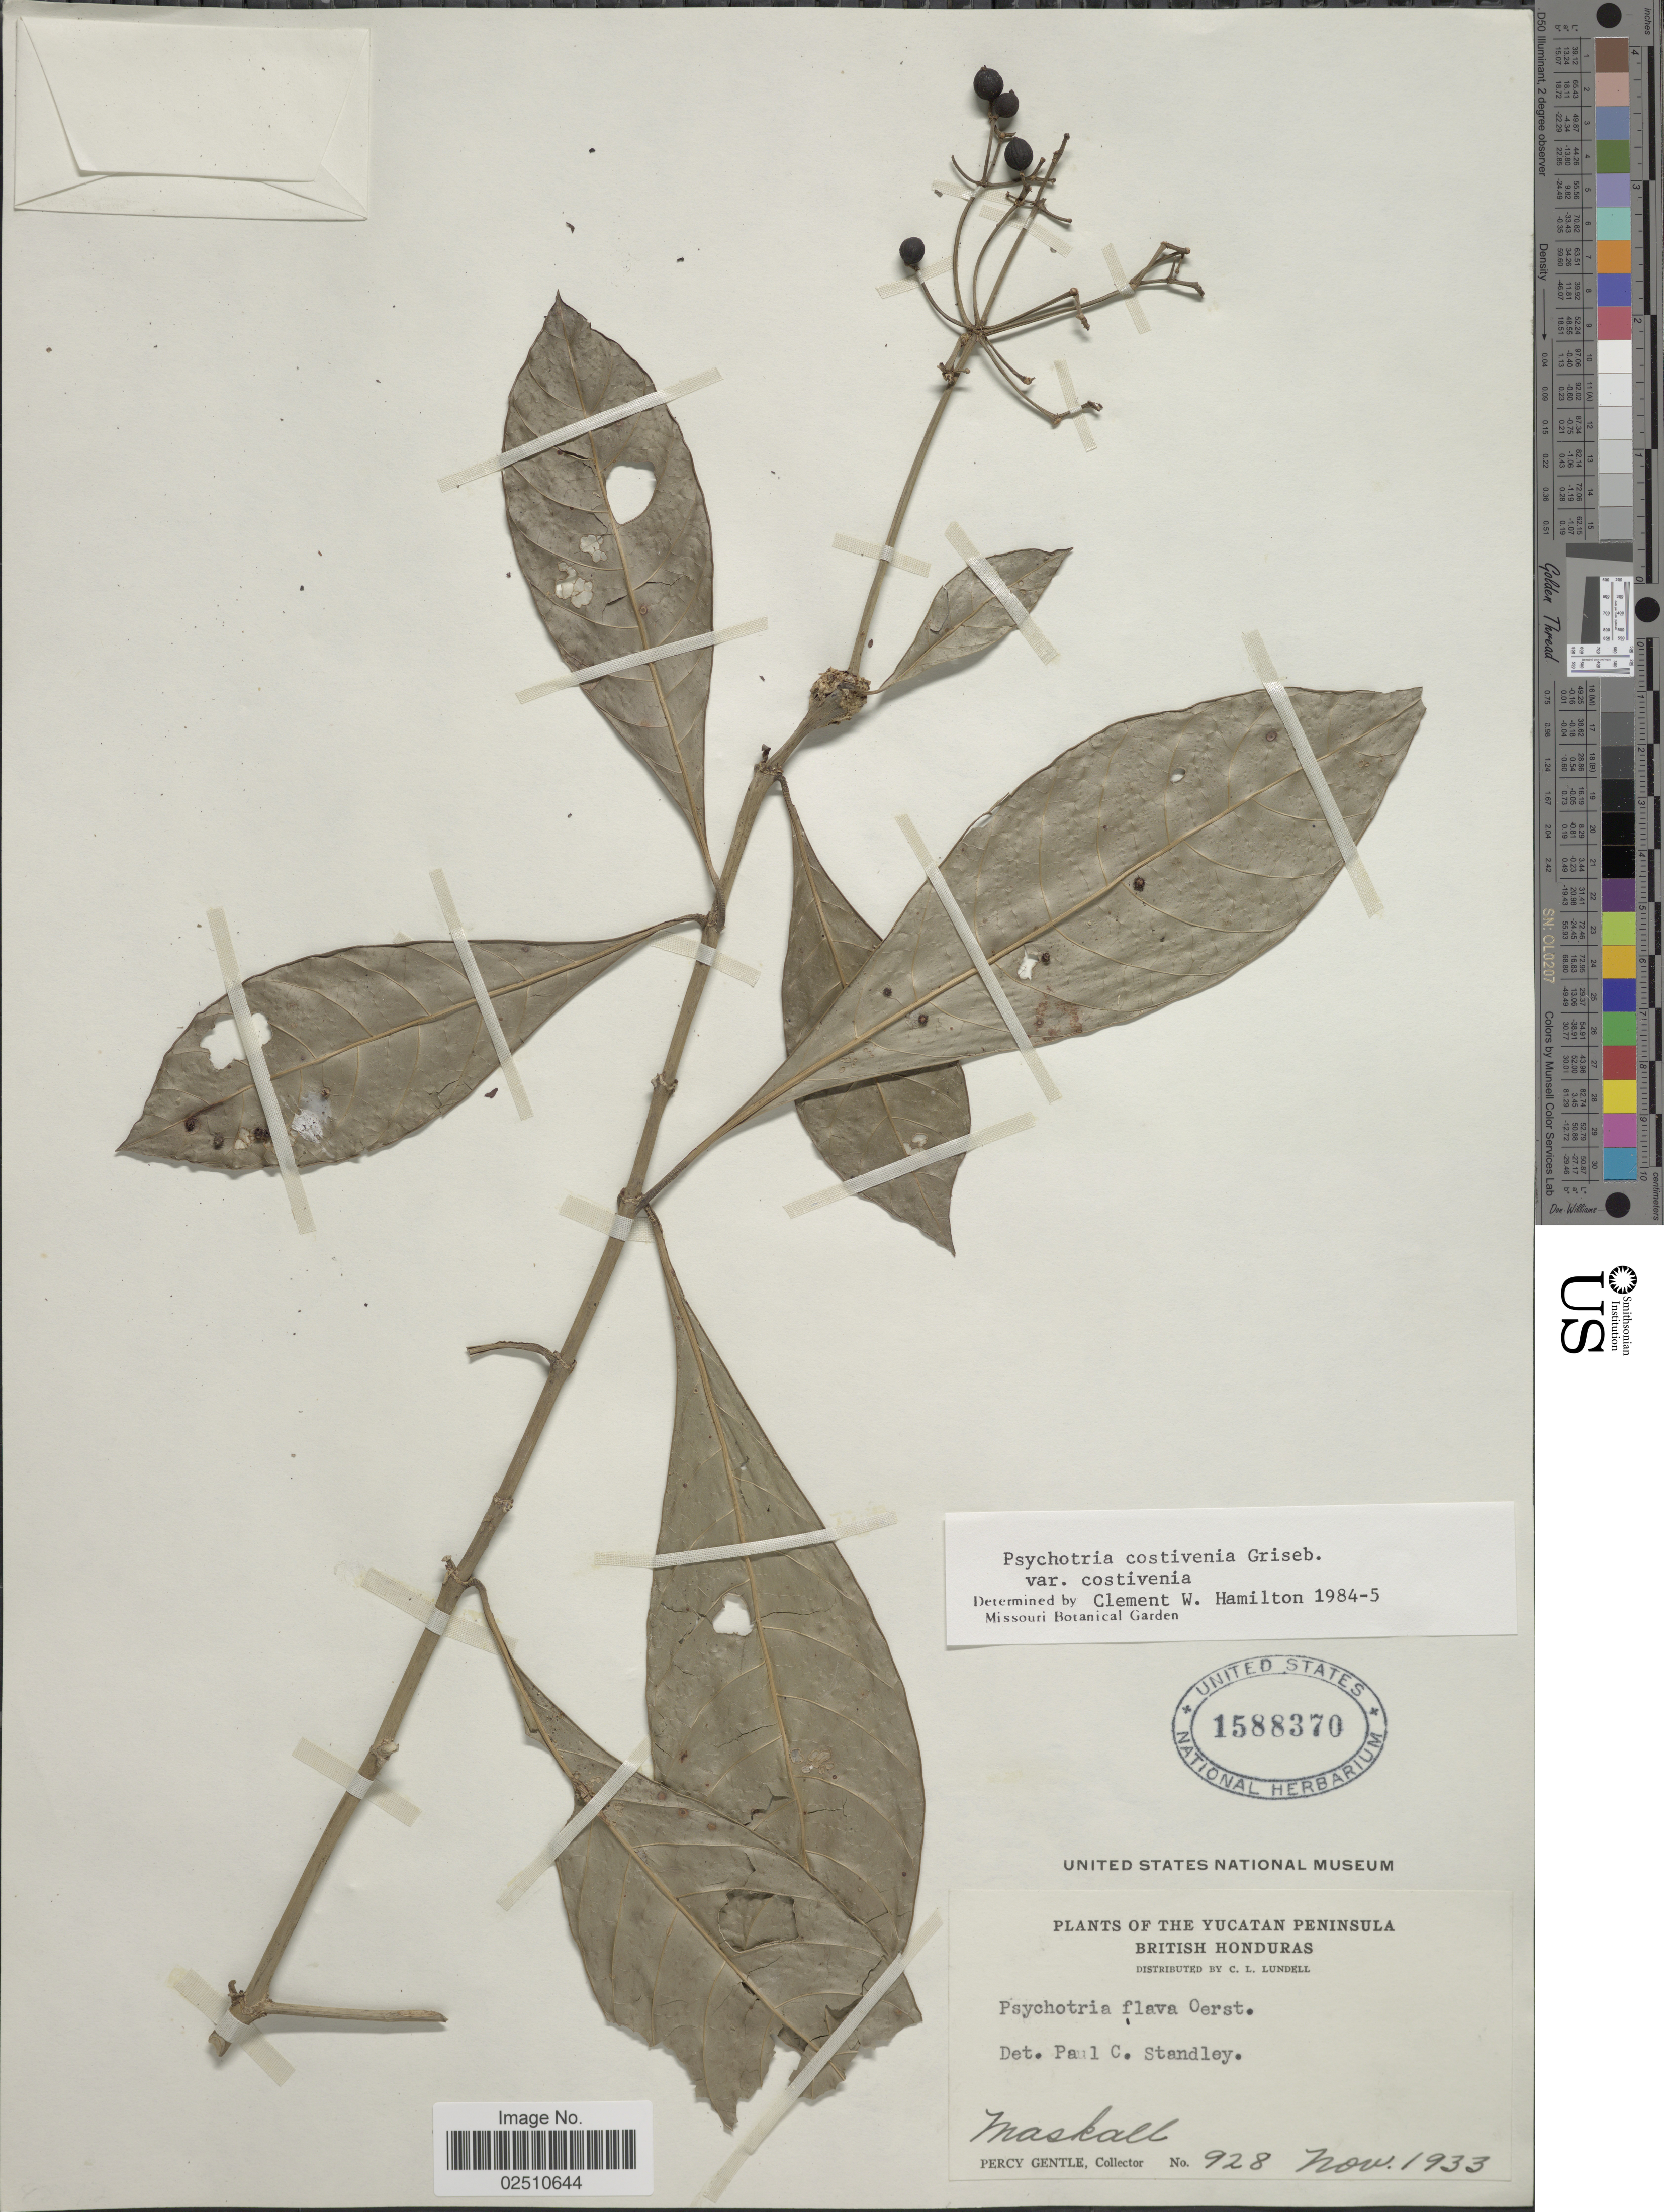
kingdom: Plantae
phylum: Tracheophyta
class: Magnoliopsida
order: Gentianales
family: Rubiaceae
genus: Psychotria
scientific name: Psychotria costivenia var. costivenia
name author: Griseb.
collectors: P. H. Gentle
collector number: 928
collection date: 1933-11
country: Belize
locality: Yucatan Peninsula, British Honduras, Maskall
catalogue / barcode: US 1588370